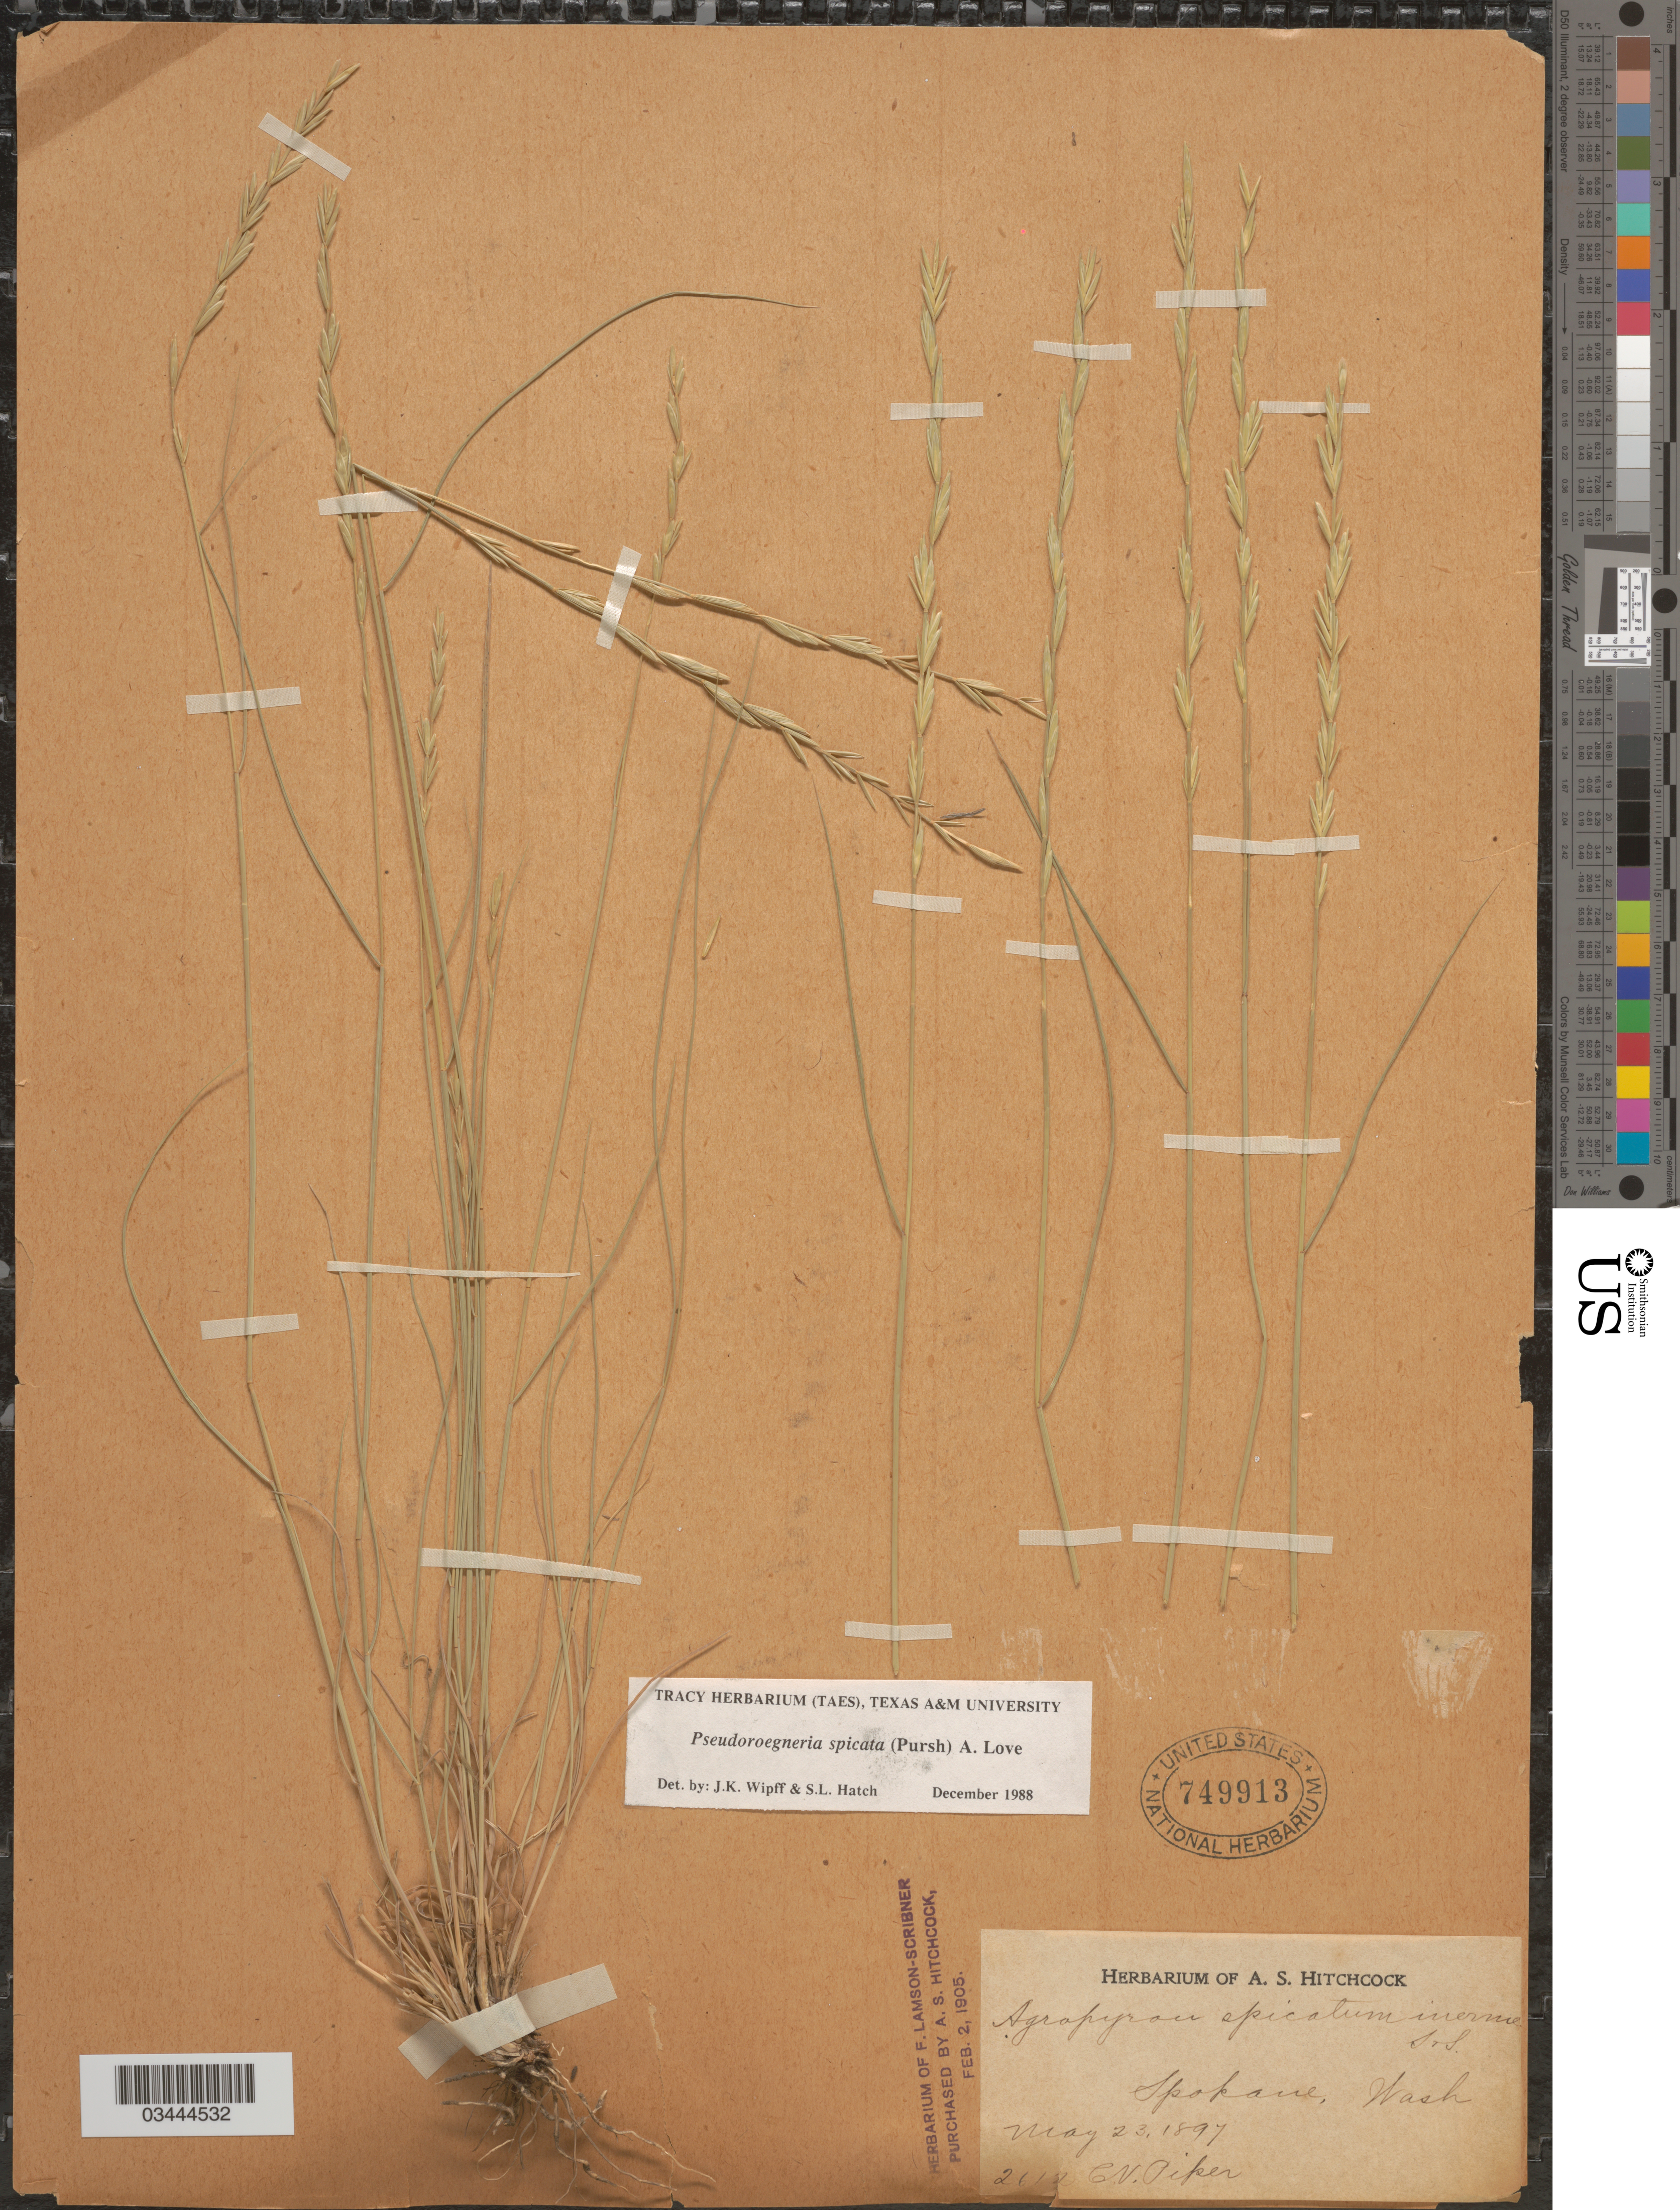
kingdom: Plantae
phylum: Tracheophyta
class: Liliopsida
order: Poales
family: Poaceae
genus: Pseudoroegneria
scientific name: Pseudoroegneria spicata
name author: (Pursh) Á. Löve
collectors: C. V. Piper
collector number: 2112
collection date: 1897-05-23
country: United States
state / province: Washington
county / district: Spokane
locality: Spokane.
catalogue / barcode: US 749913